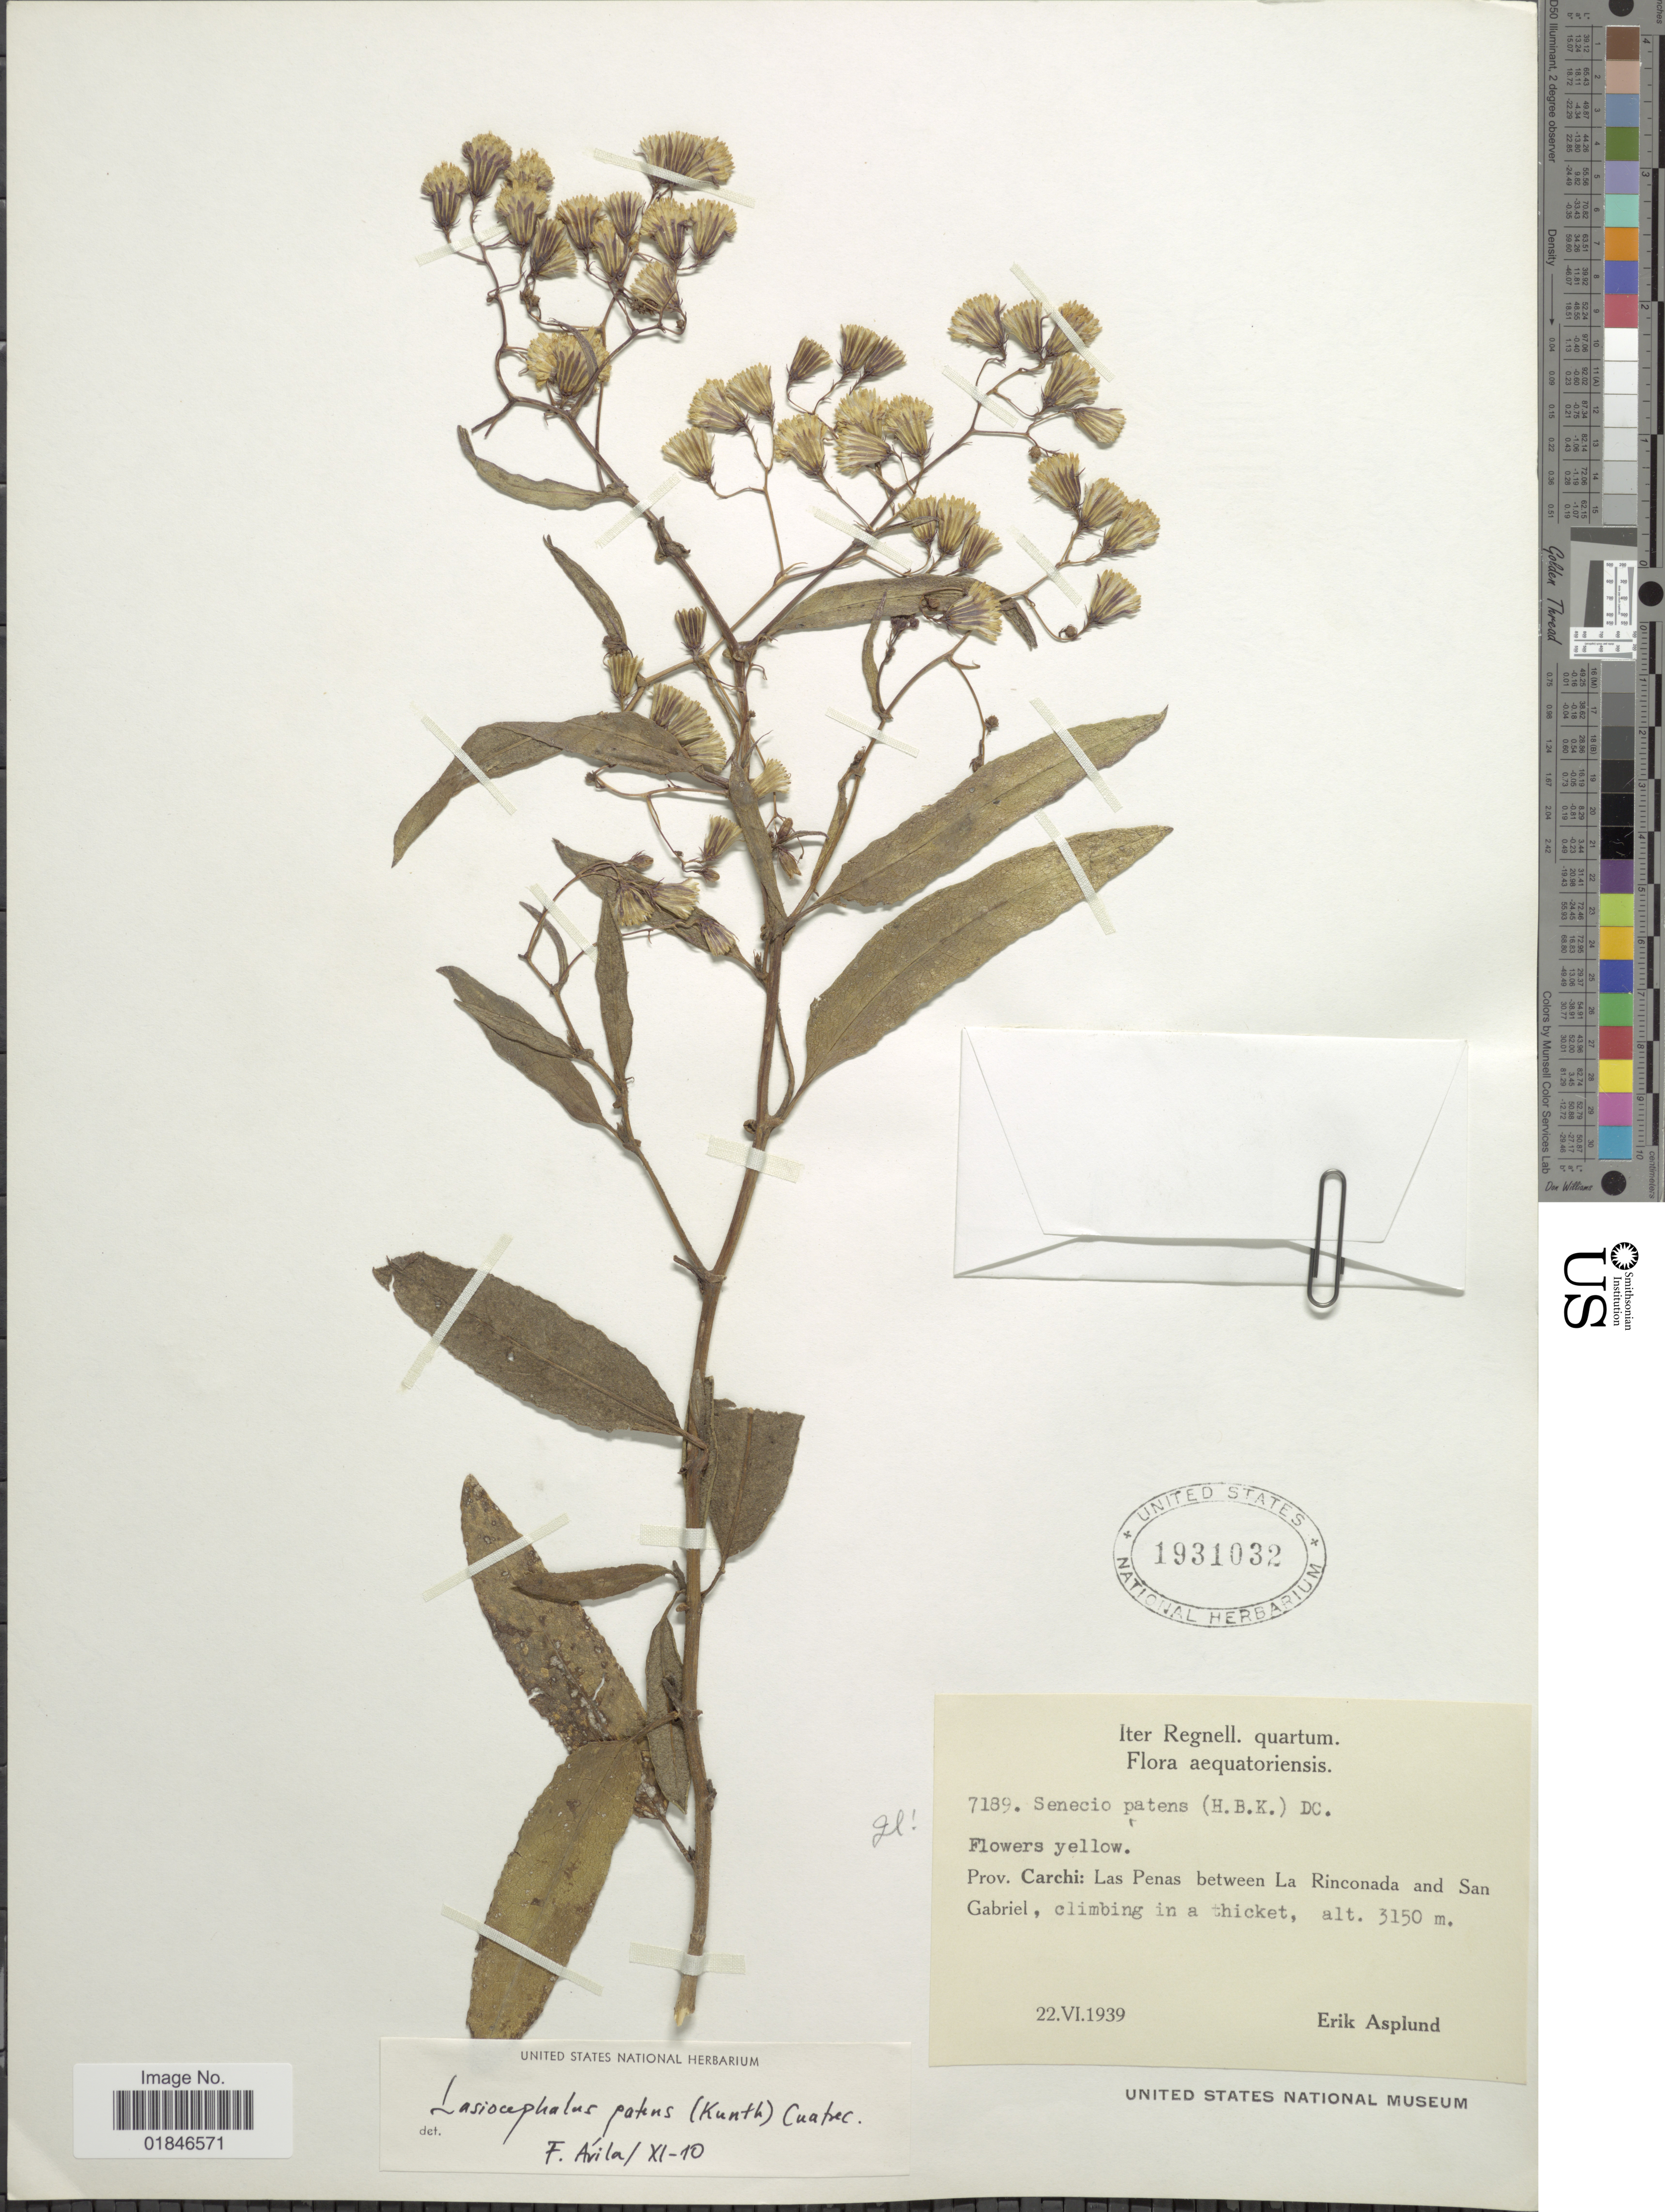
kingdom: Plantae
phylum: Tracheophyta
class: Magnoliopsida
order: Asterales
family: Asteraceae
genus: Senecio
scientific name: Senecio patens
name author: (Kunth) DC.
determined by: Salomon, Luciana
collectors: E. Asplund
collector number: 7189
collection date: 1939-06-22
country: Ecuador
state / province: Carchi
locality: Prov. Carchi: Las Penas between La Rinconada and San Gabriel.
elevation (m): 3150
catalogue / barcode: US 1931032